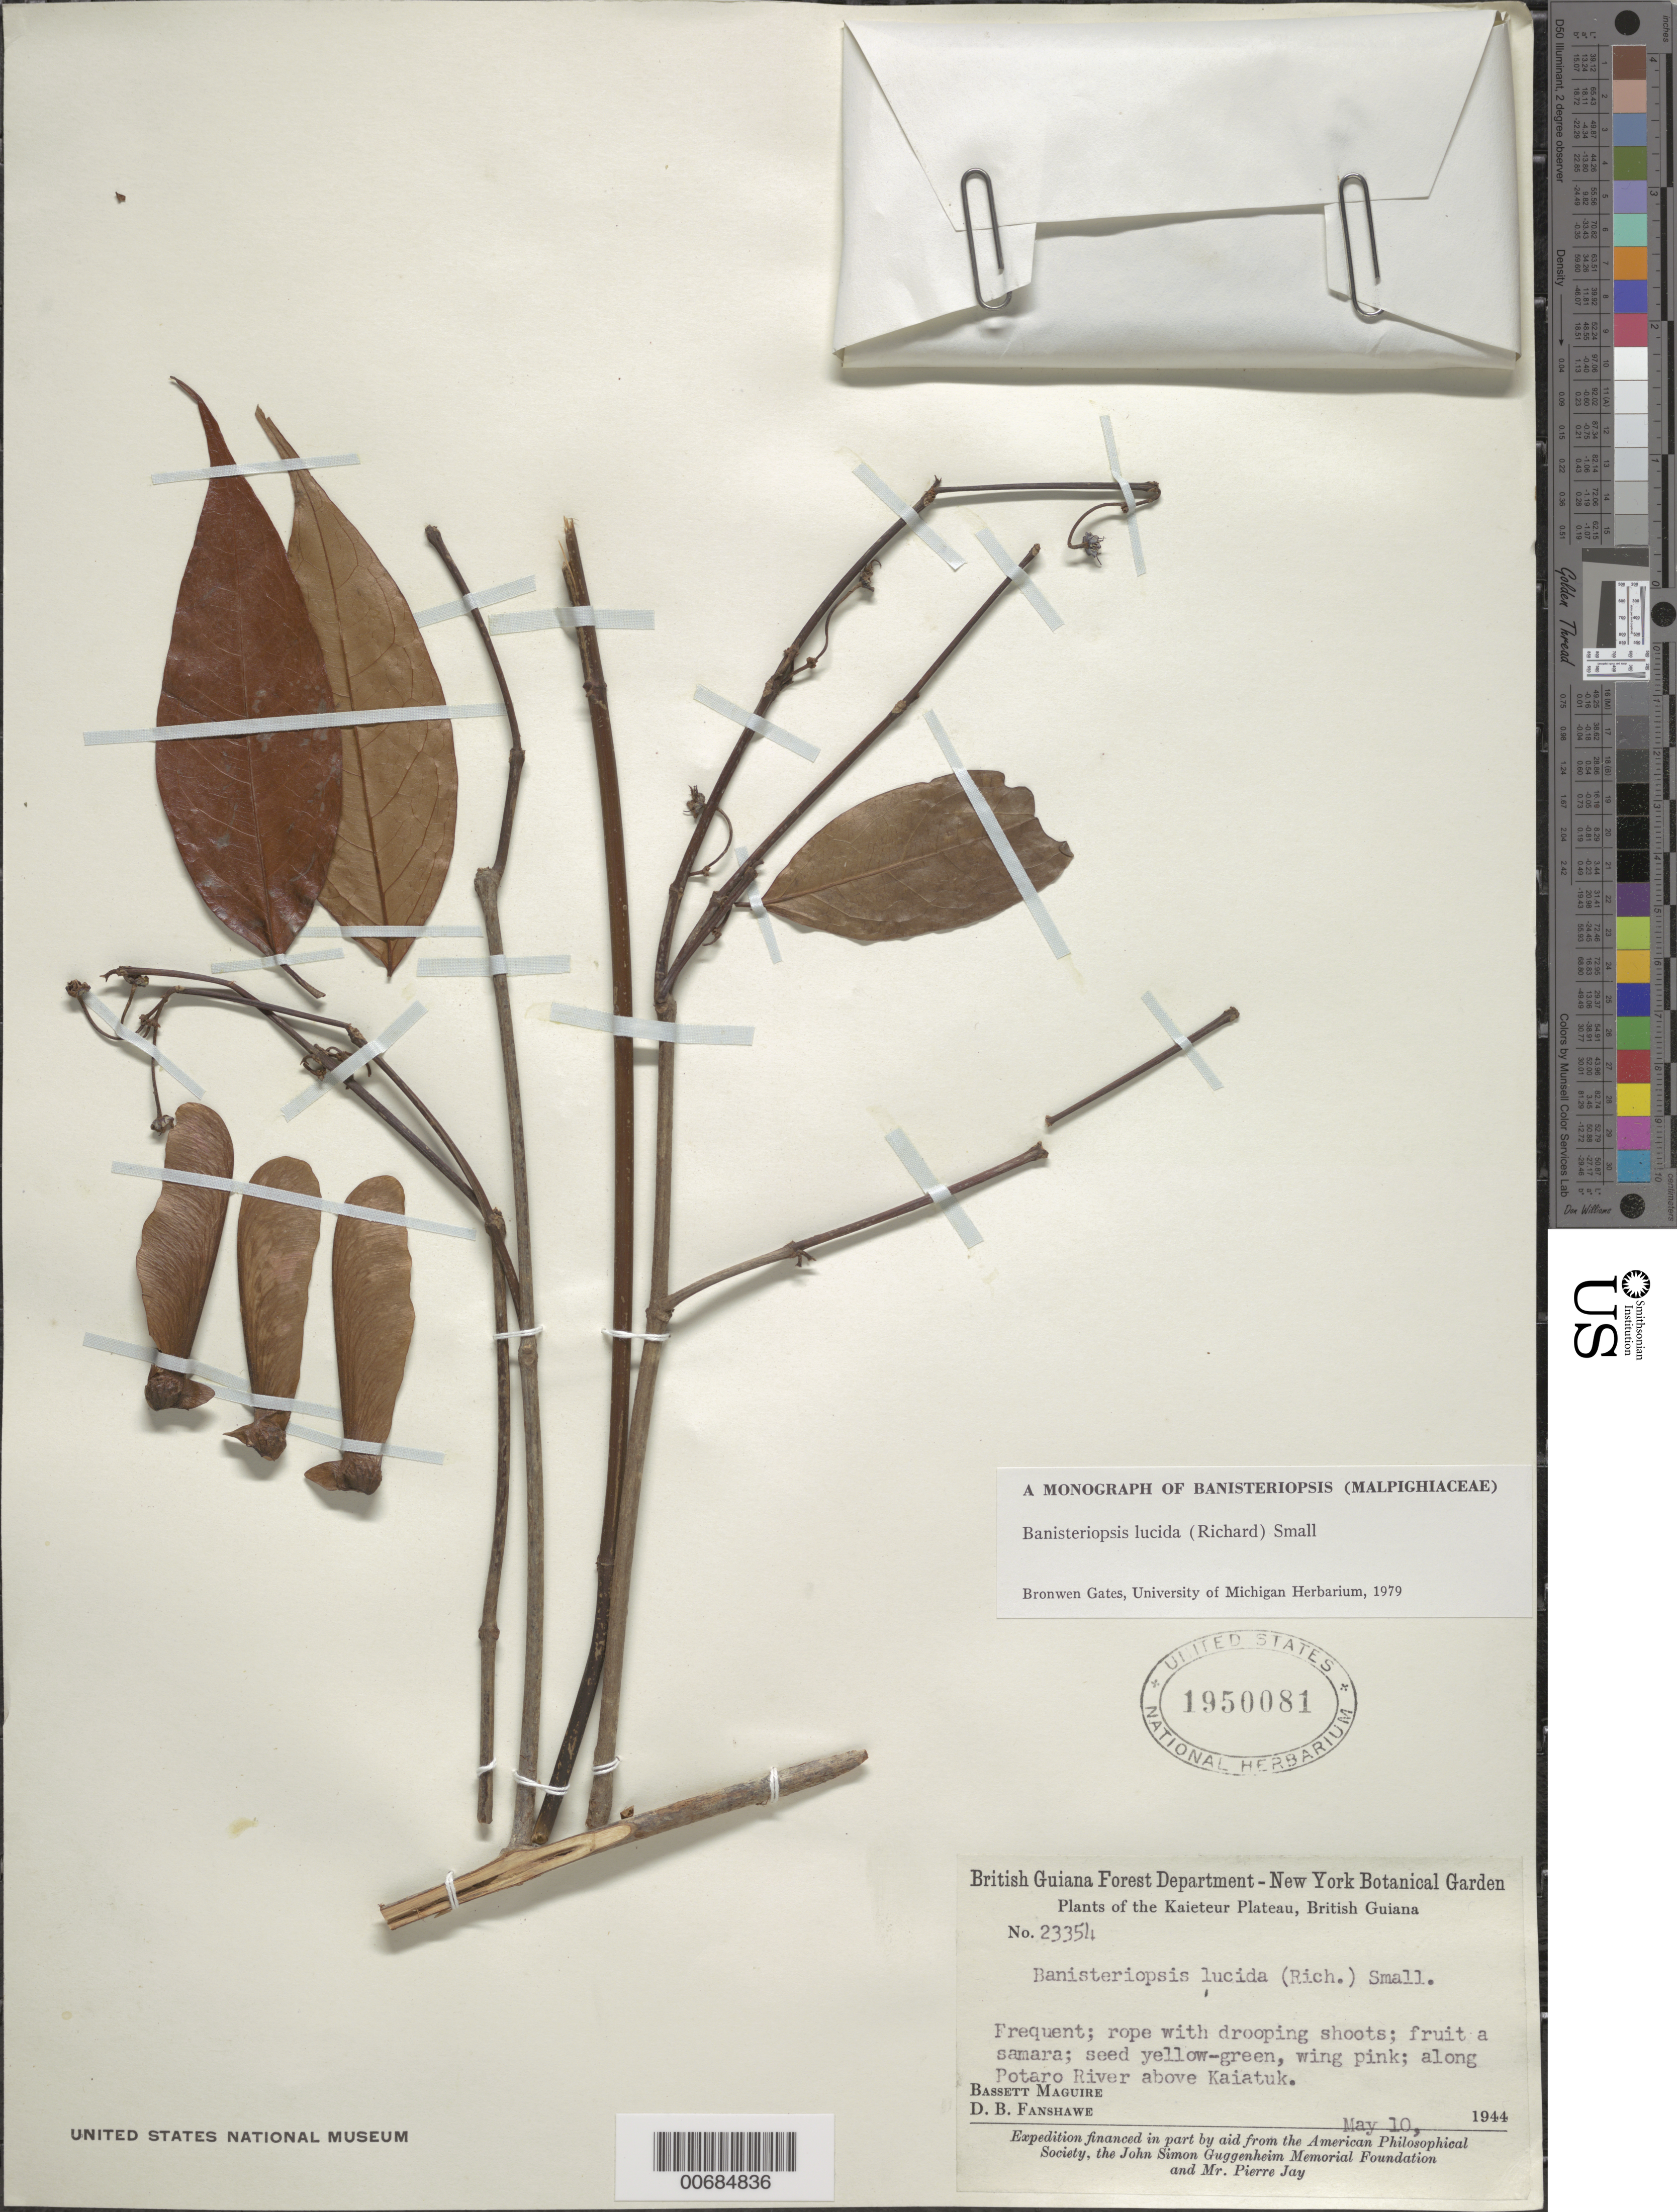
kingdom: Plantae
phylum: Tracheophyta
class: Magnoliopsida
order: Malpighiales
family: Malpighiaceae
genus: Banisteriopsis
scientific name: Banisteriopsis lucida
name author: (Rich.) Small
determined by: Gates, B.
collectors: B. Maguire & D. B. Fanshawe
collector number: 23354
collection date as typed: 10-May-44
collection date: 1944-05-10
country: Guyana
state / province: Potaro-Siparuni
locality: Kaieteur Plateau, above Kaietuk, along Potaro River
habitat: Riverside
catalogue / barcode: US 1950081